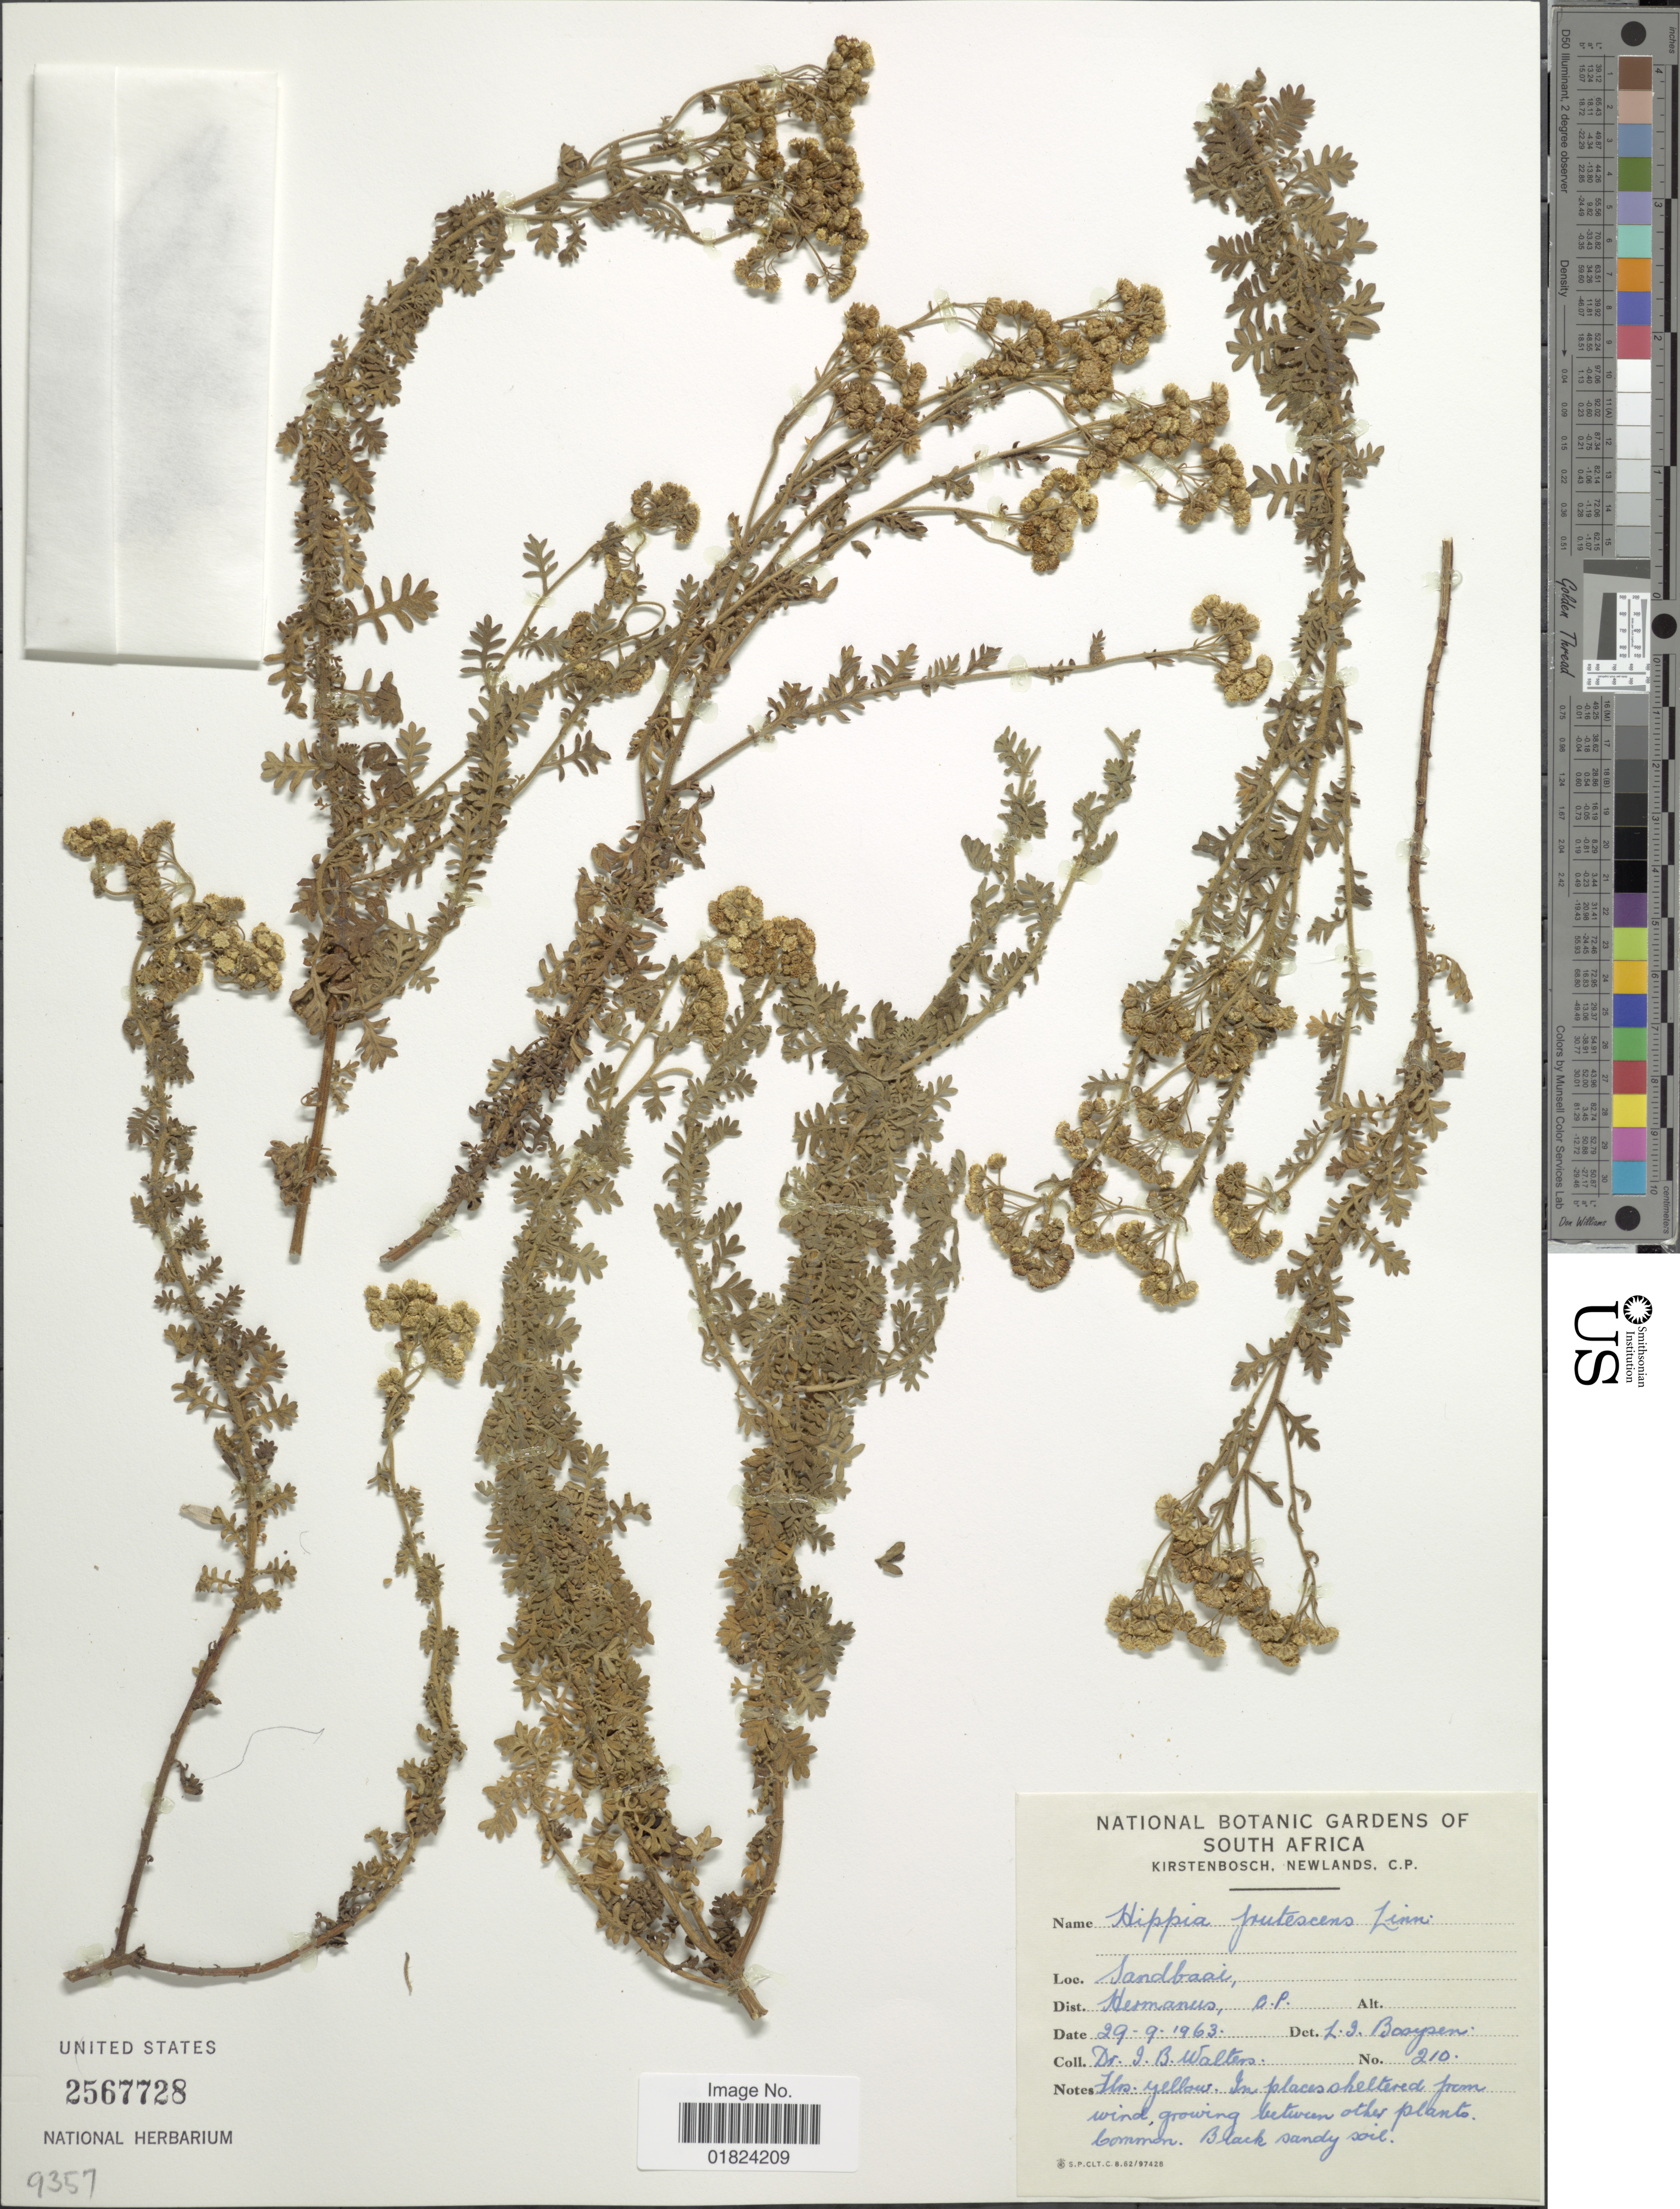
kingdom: Plantae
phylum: Tracheophyta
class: Magnoliopsida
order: Asterales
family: Asteraceae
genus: Hippia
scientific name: Hippia frutescens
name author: L.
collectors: I. Walters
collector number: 210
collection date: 1963-09-29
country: South Africa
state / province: Western Cape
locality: Sandbaai, Dist. Hermanus.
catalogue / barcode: US 2567728